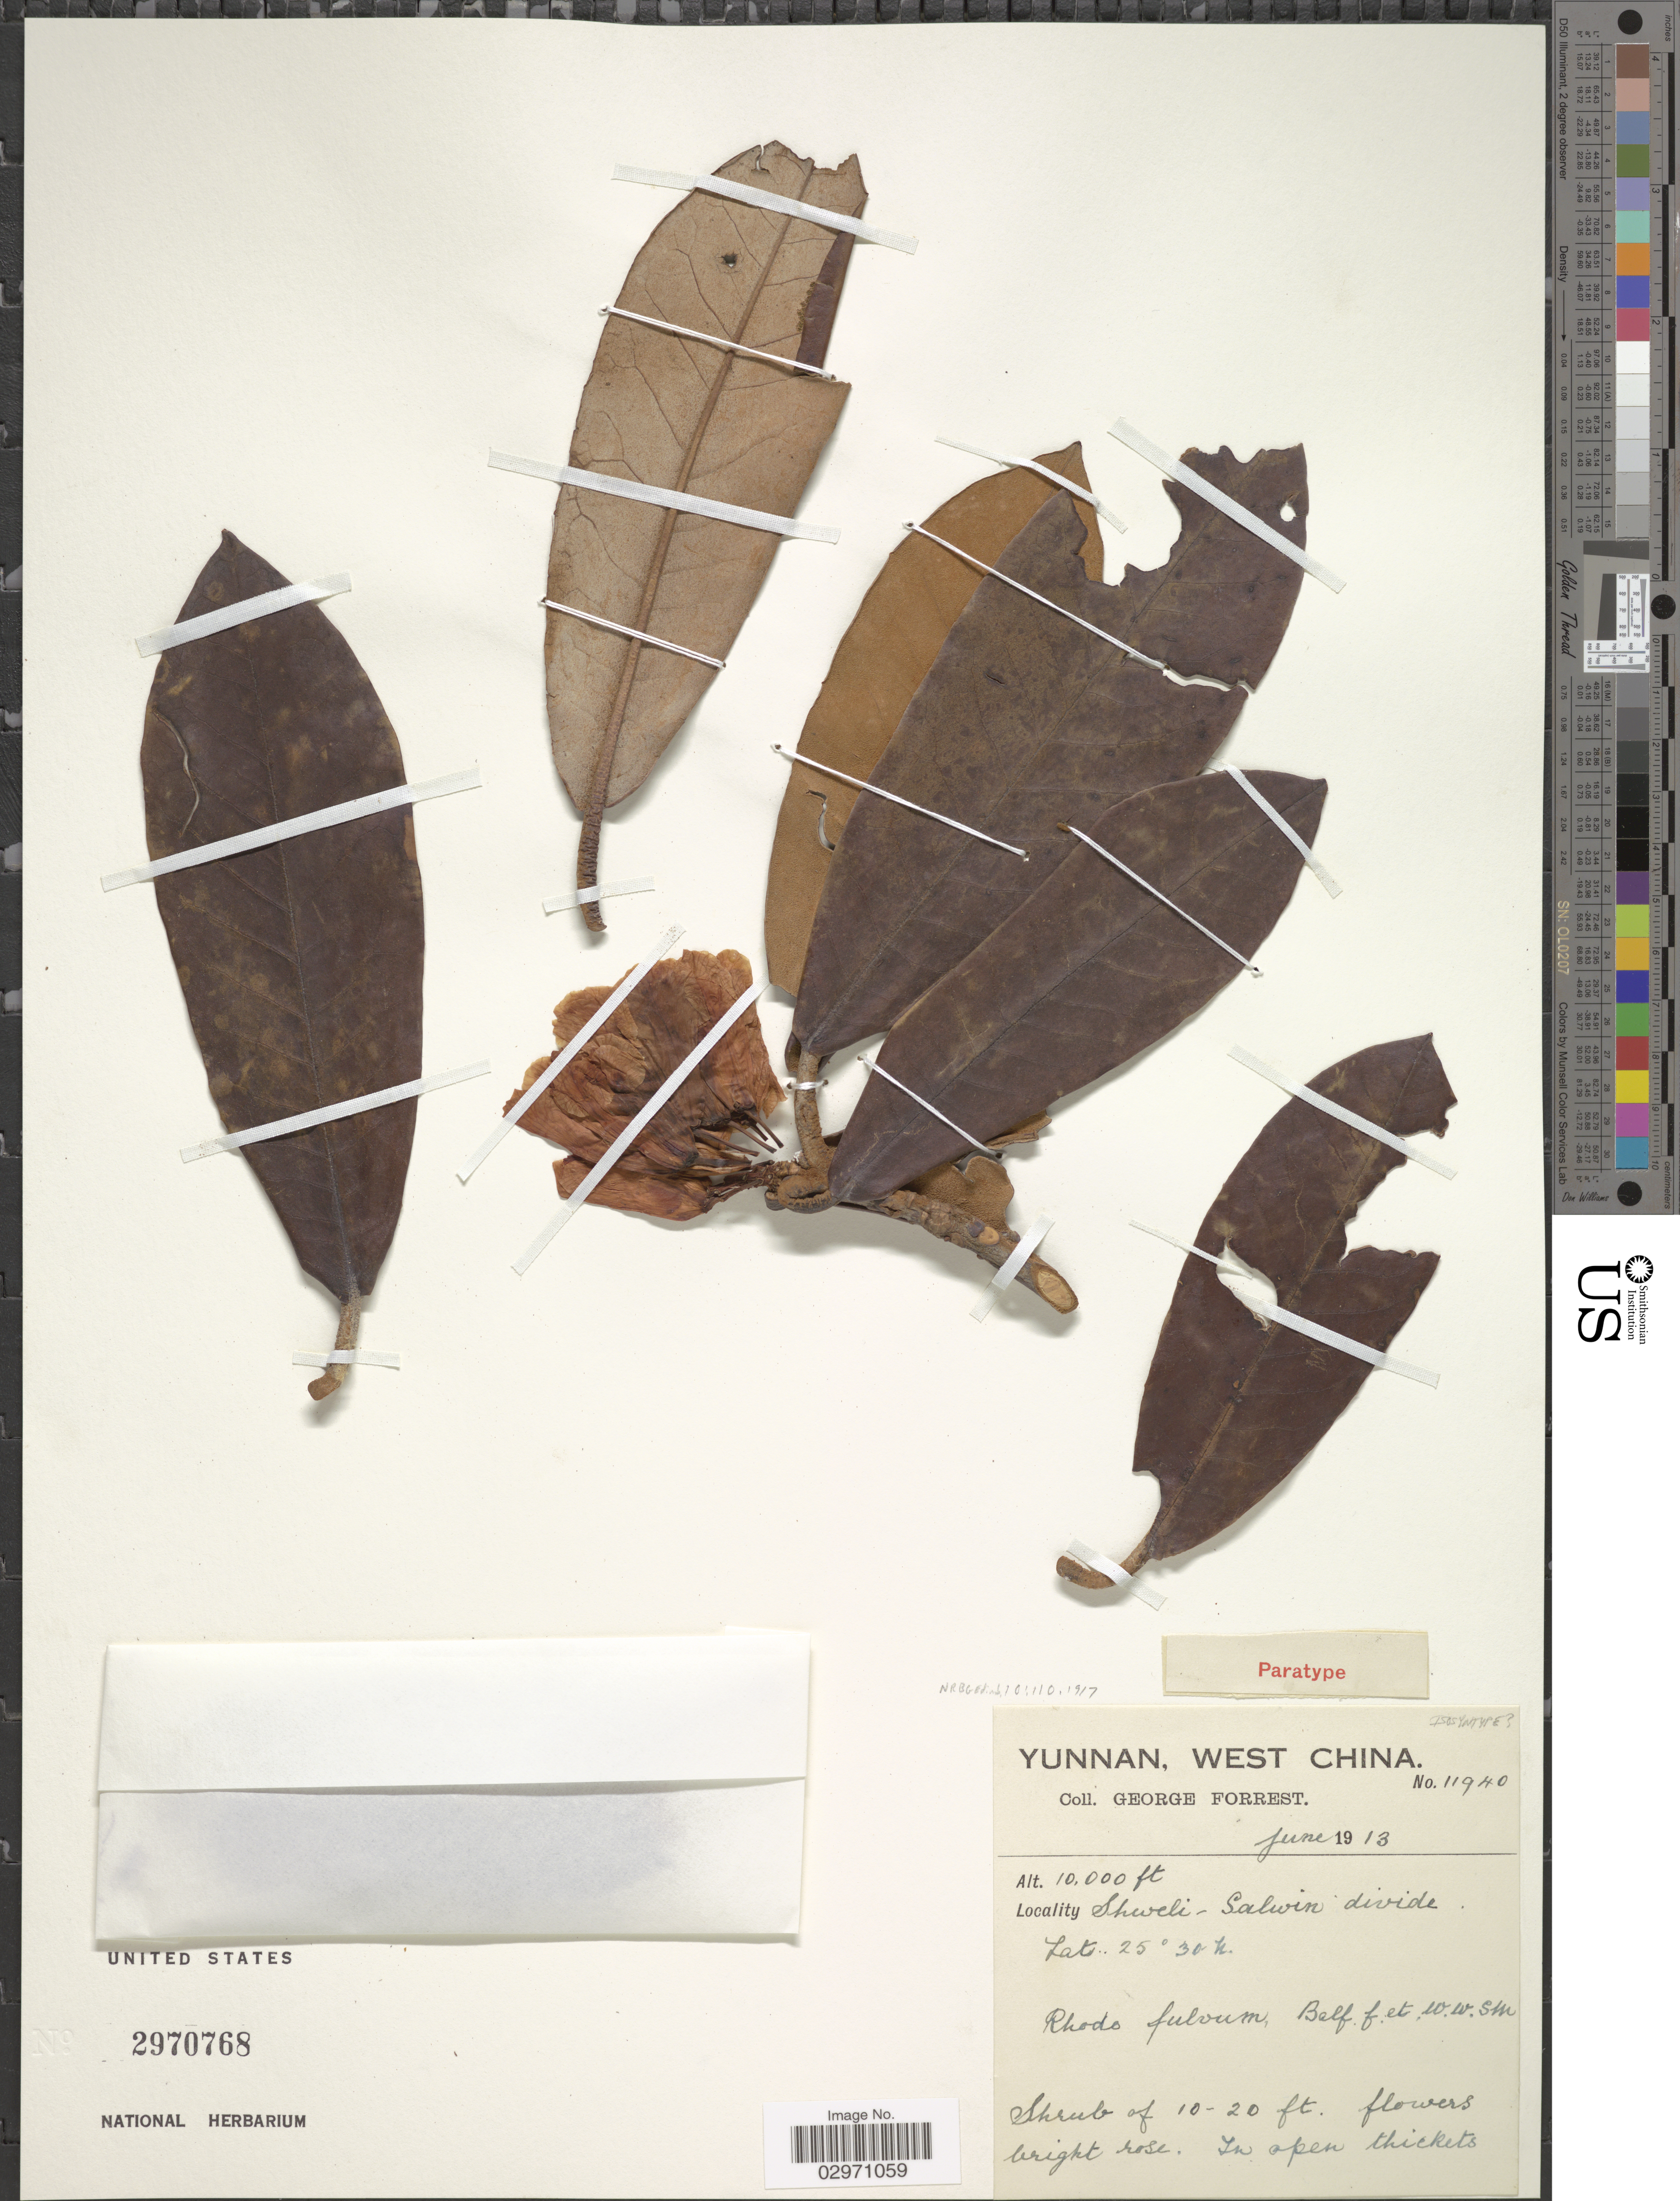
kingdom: Plantae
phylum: Tracheophyta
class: Magnoliopsida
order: Ericales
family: Ericaceae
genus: Rhododendron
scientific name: Rhododendron fulvum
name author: Balf. f. & W.W. Sm.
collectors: G. Forrest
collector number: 11940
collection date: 1913-06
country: China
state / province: Yunnan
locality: West China. Shweli-Salwin divide.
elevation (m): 3048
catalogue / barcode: US 2970768